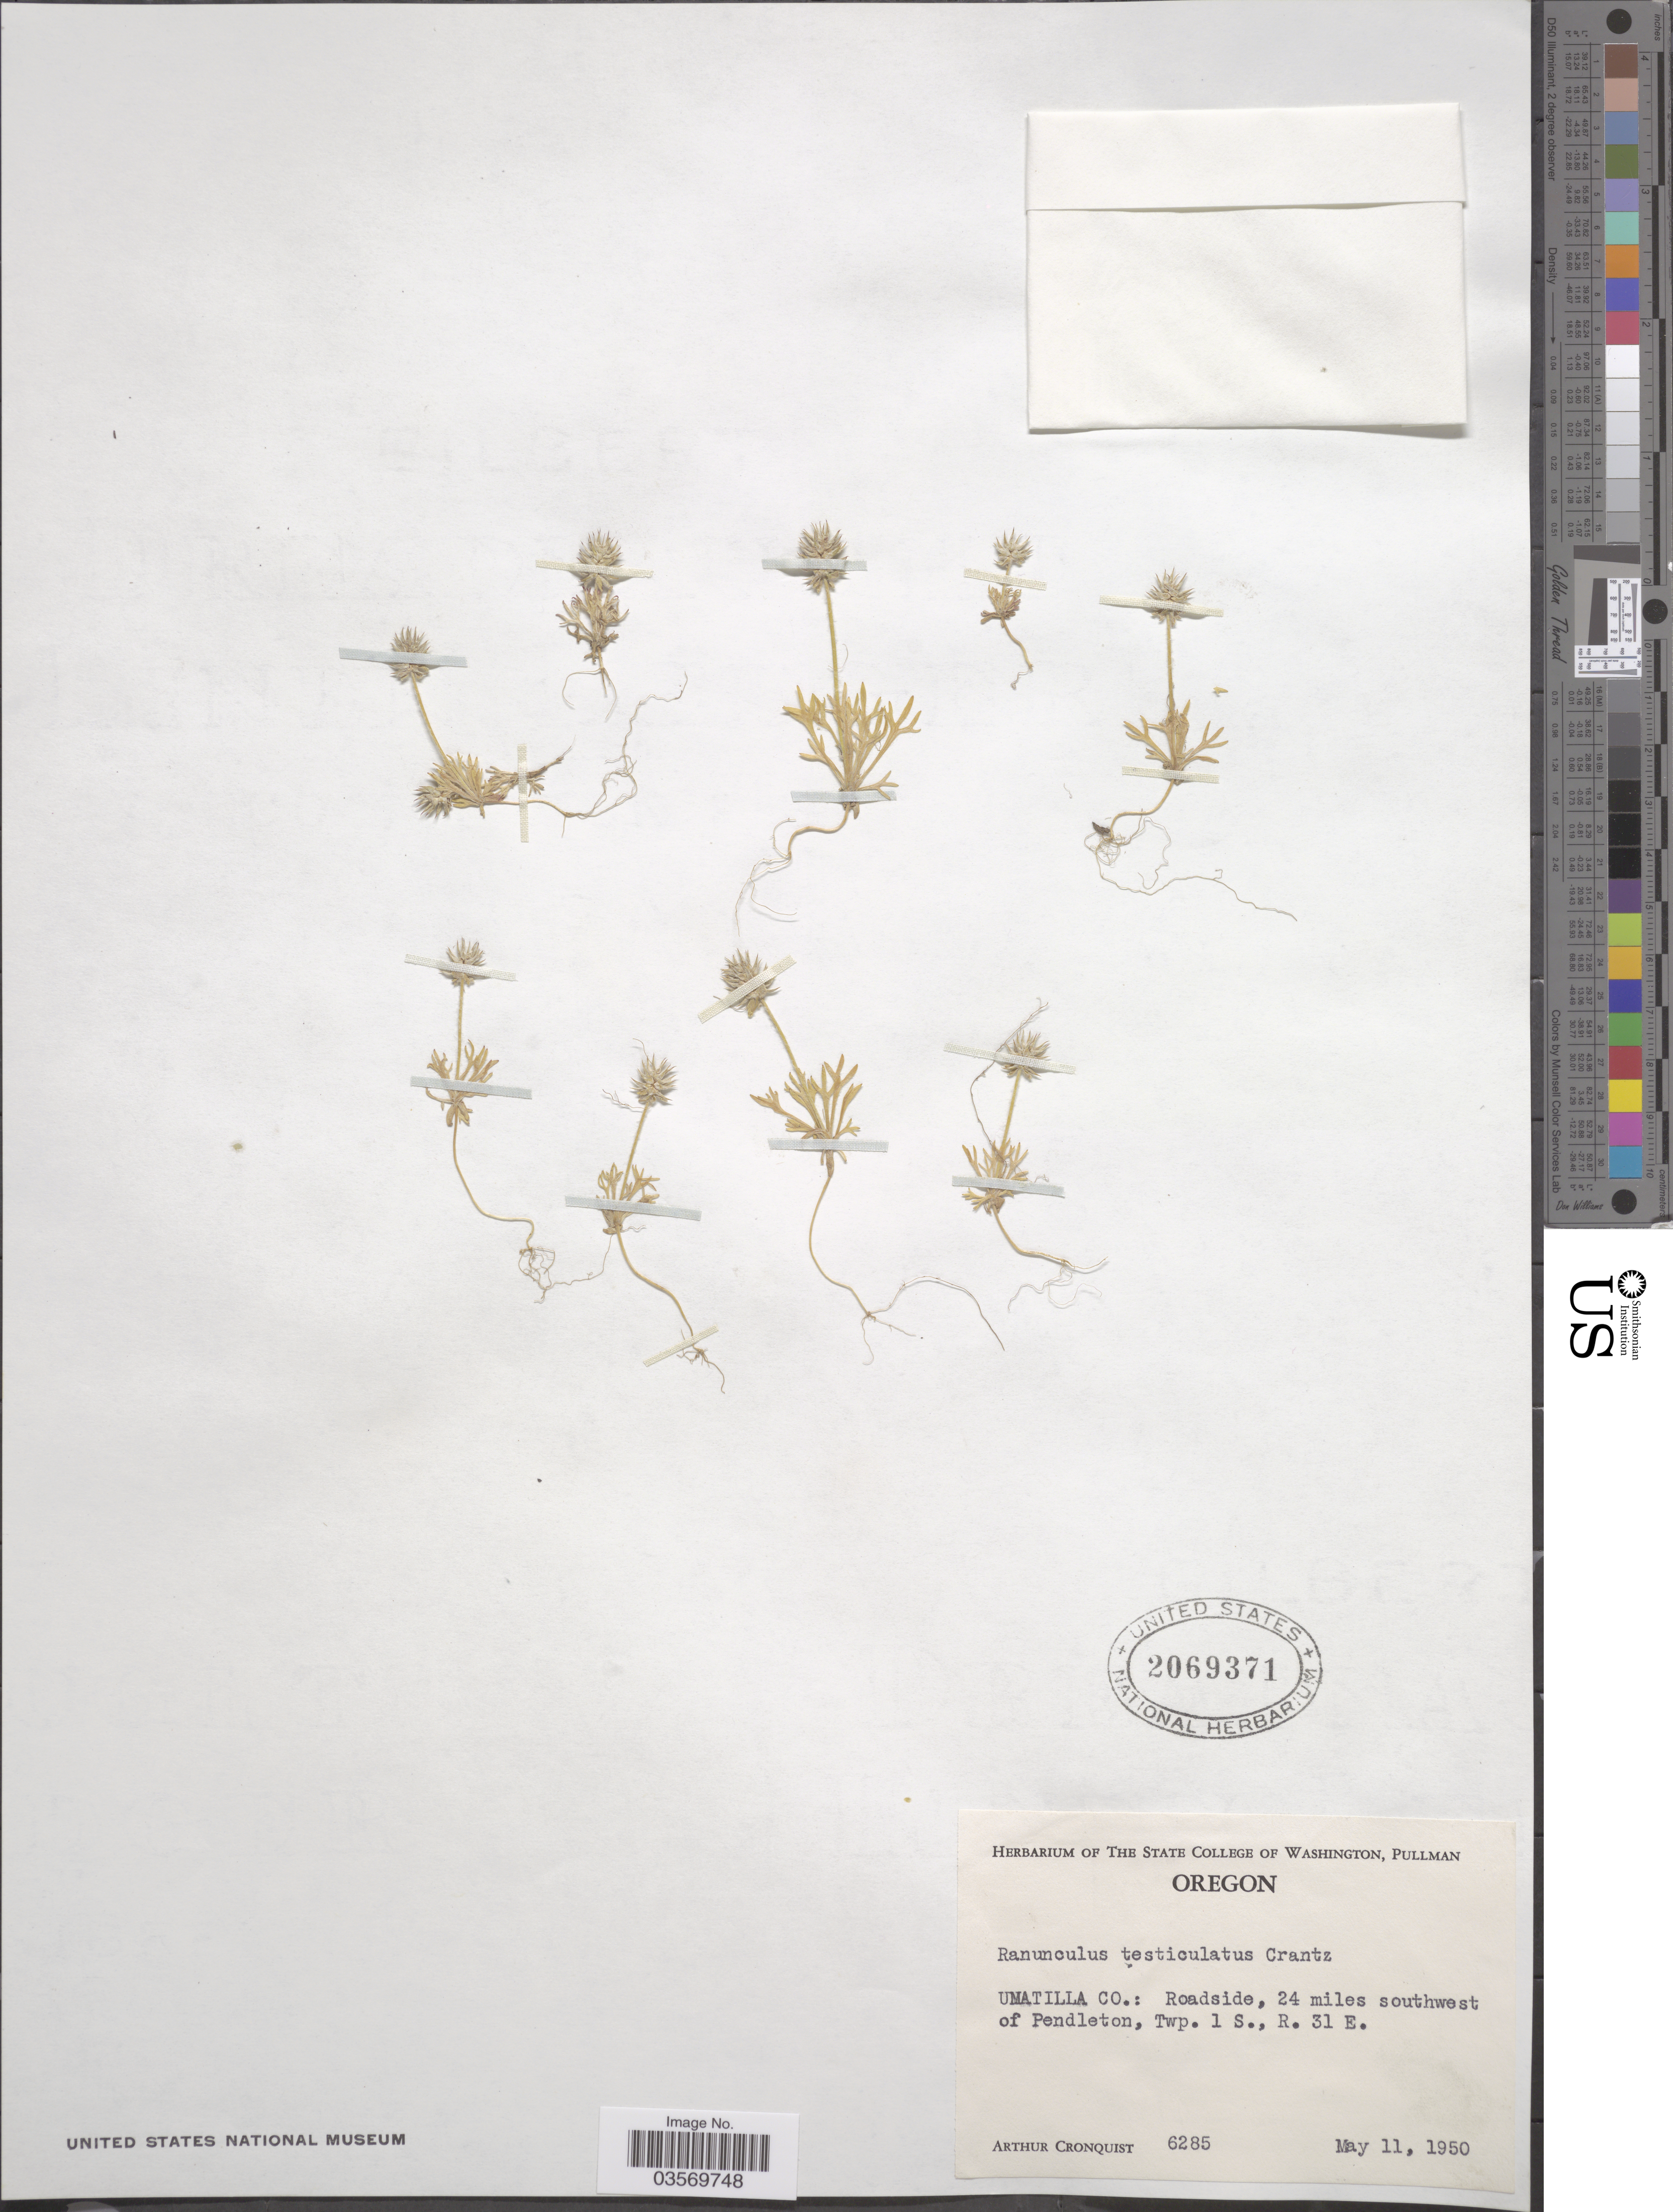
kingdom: Plantae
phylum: Tracheophyta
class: Magnoliopsida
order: Ranunculales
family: Ranunculaceae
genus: Ranunculus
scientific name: Ranunculus testiculatus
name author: Crantz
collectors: A. J. Cronquist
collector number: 6285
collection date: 1950-05-11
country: United States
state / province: Oregon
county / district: Umatilla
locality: Umatilla Co.: Roadside, 24 miles southwest of Pendleton, Twp. 1 S., R. 31 E.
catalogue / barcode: US 2069371